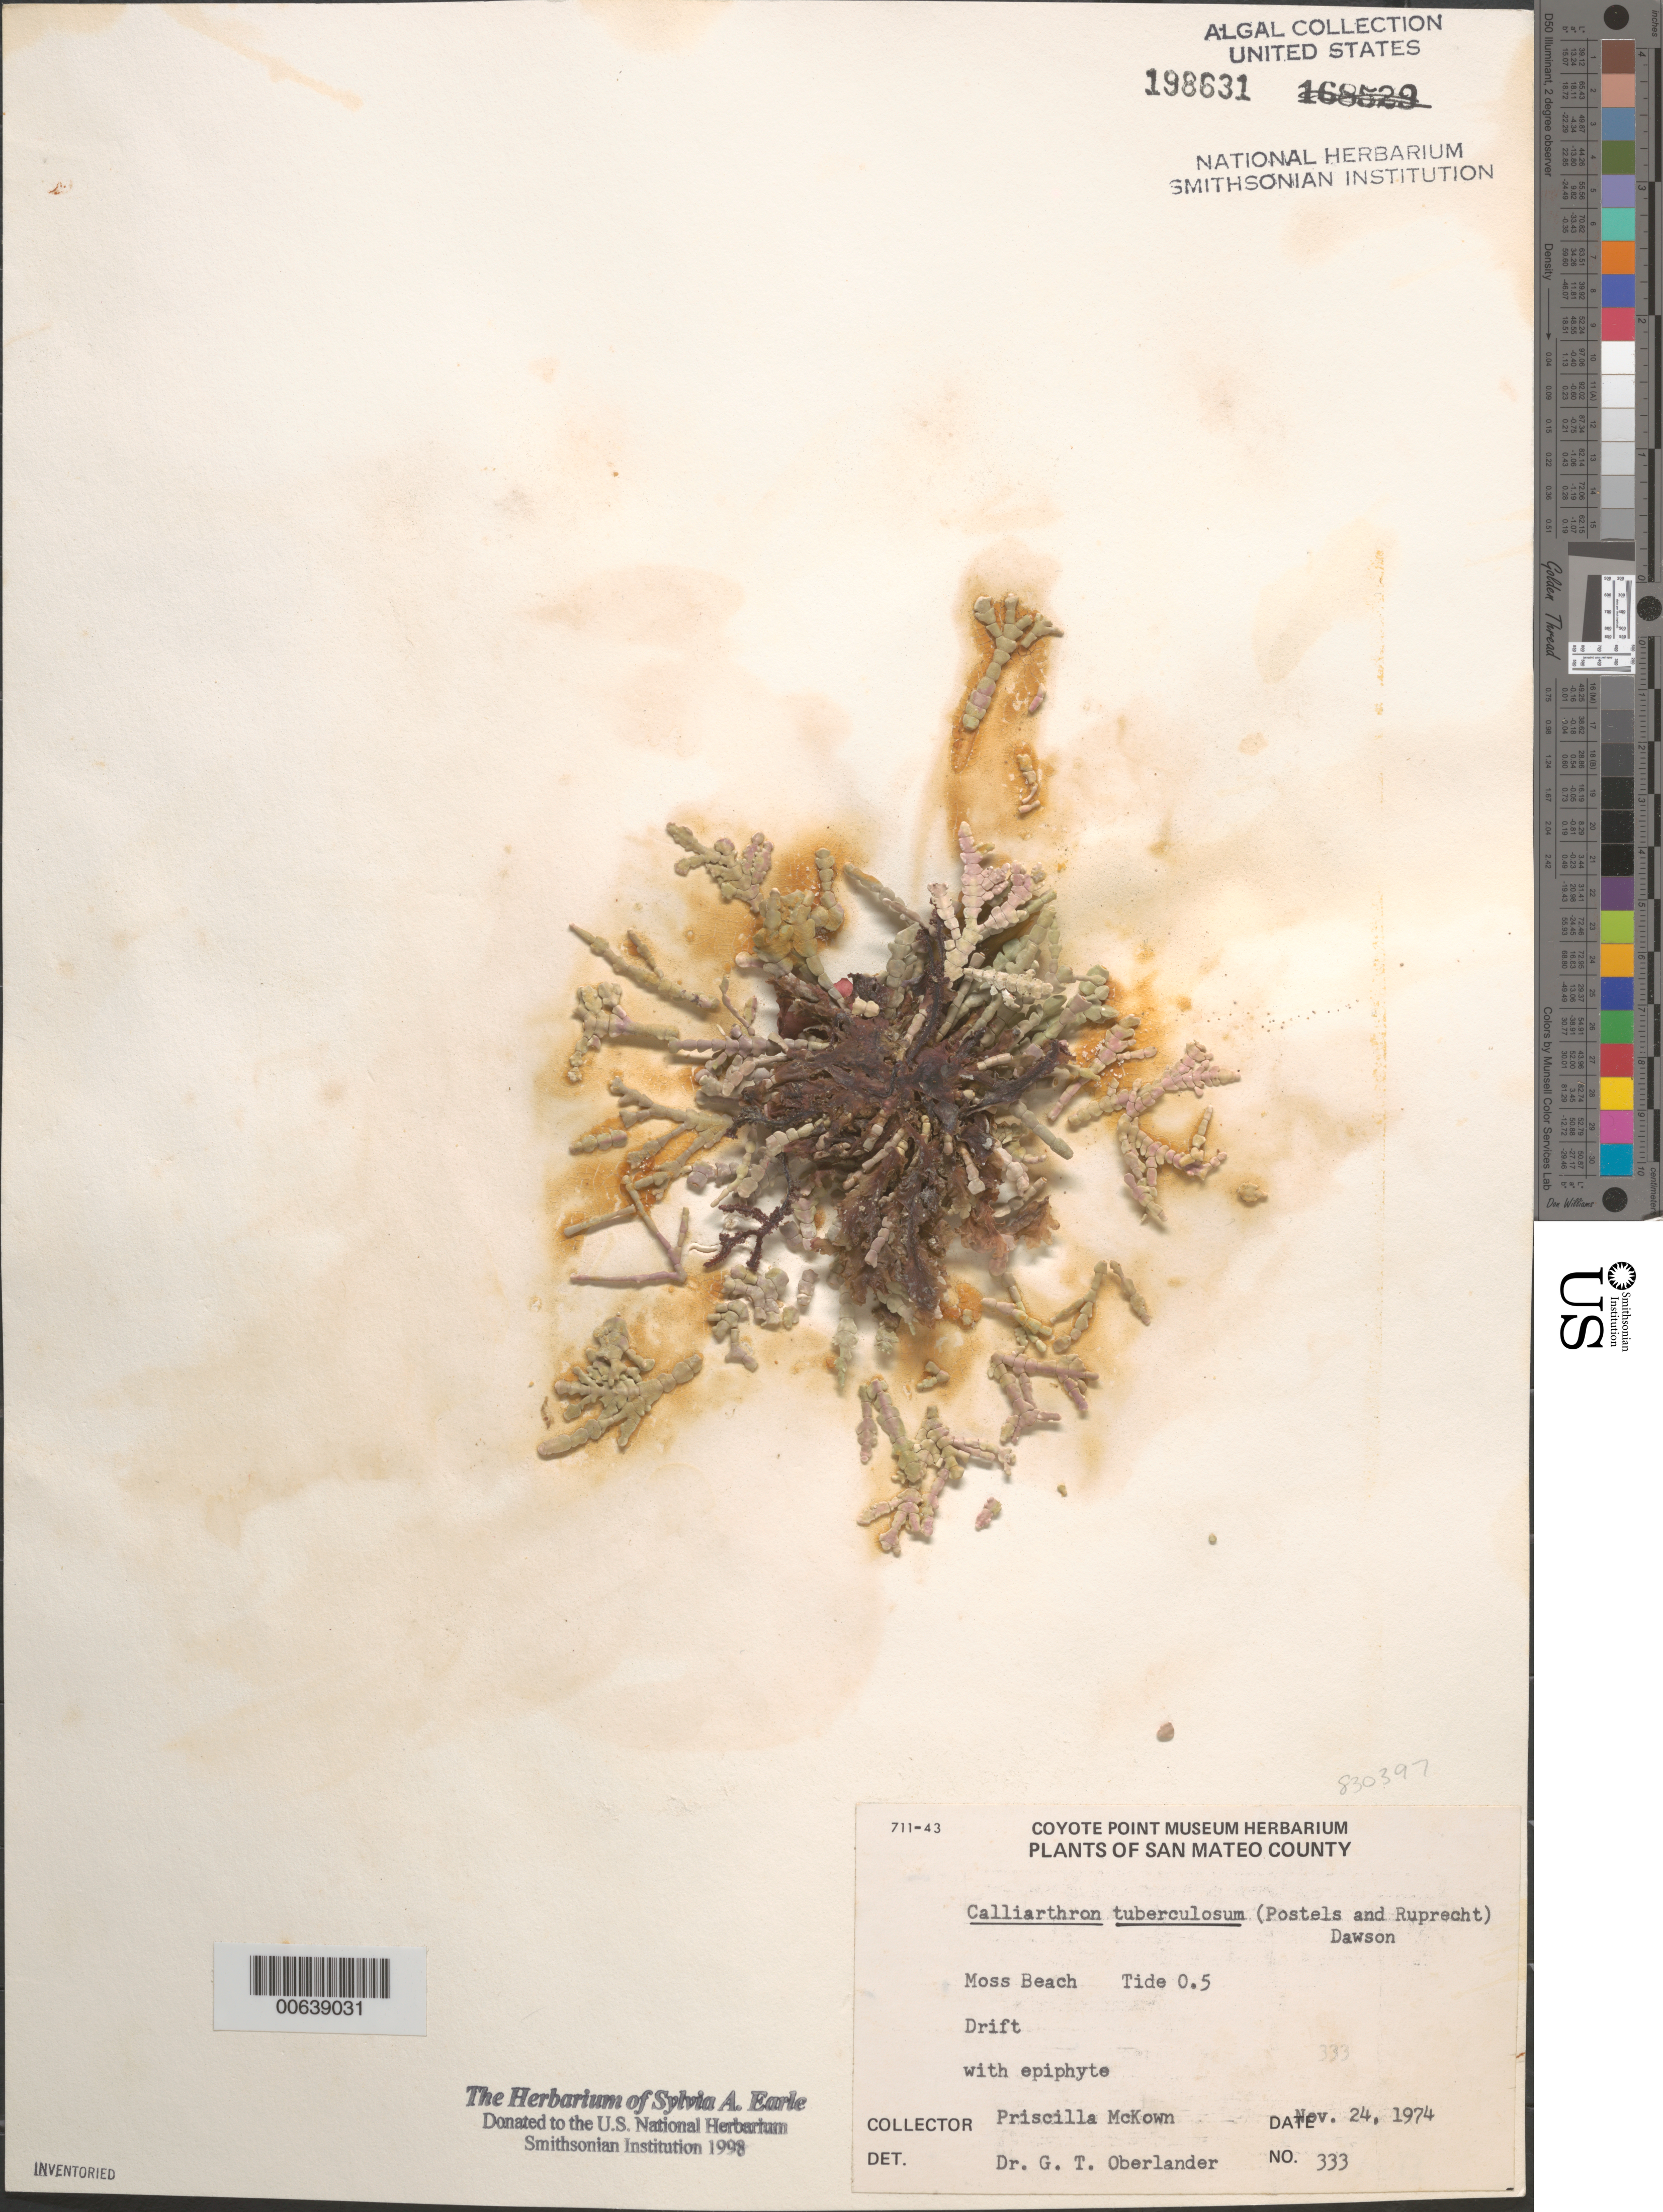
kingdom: Plantae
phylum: Rhodophyta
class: Florideophyceae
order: Corallinales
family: Corallinaceae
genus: Calliarthron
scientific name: Calliarthron tuberculosum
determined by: Oberlander, G. T.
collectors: P. McKown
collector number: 333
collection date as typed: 24 Nov 1974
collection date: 1974-11-24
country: United States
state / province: California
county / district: San Mateo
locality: Moss Beach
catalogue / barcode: US 198631